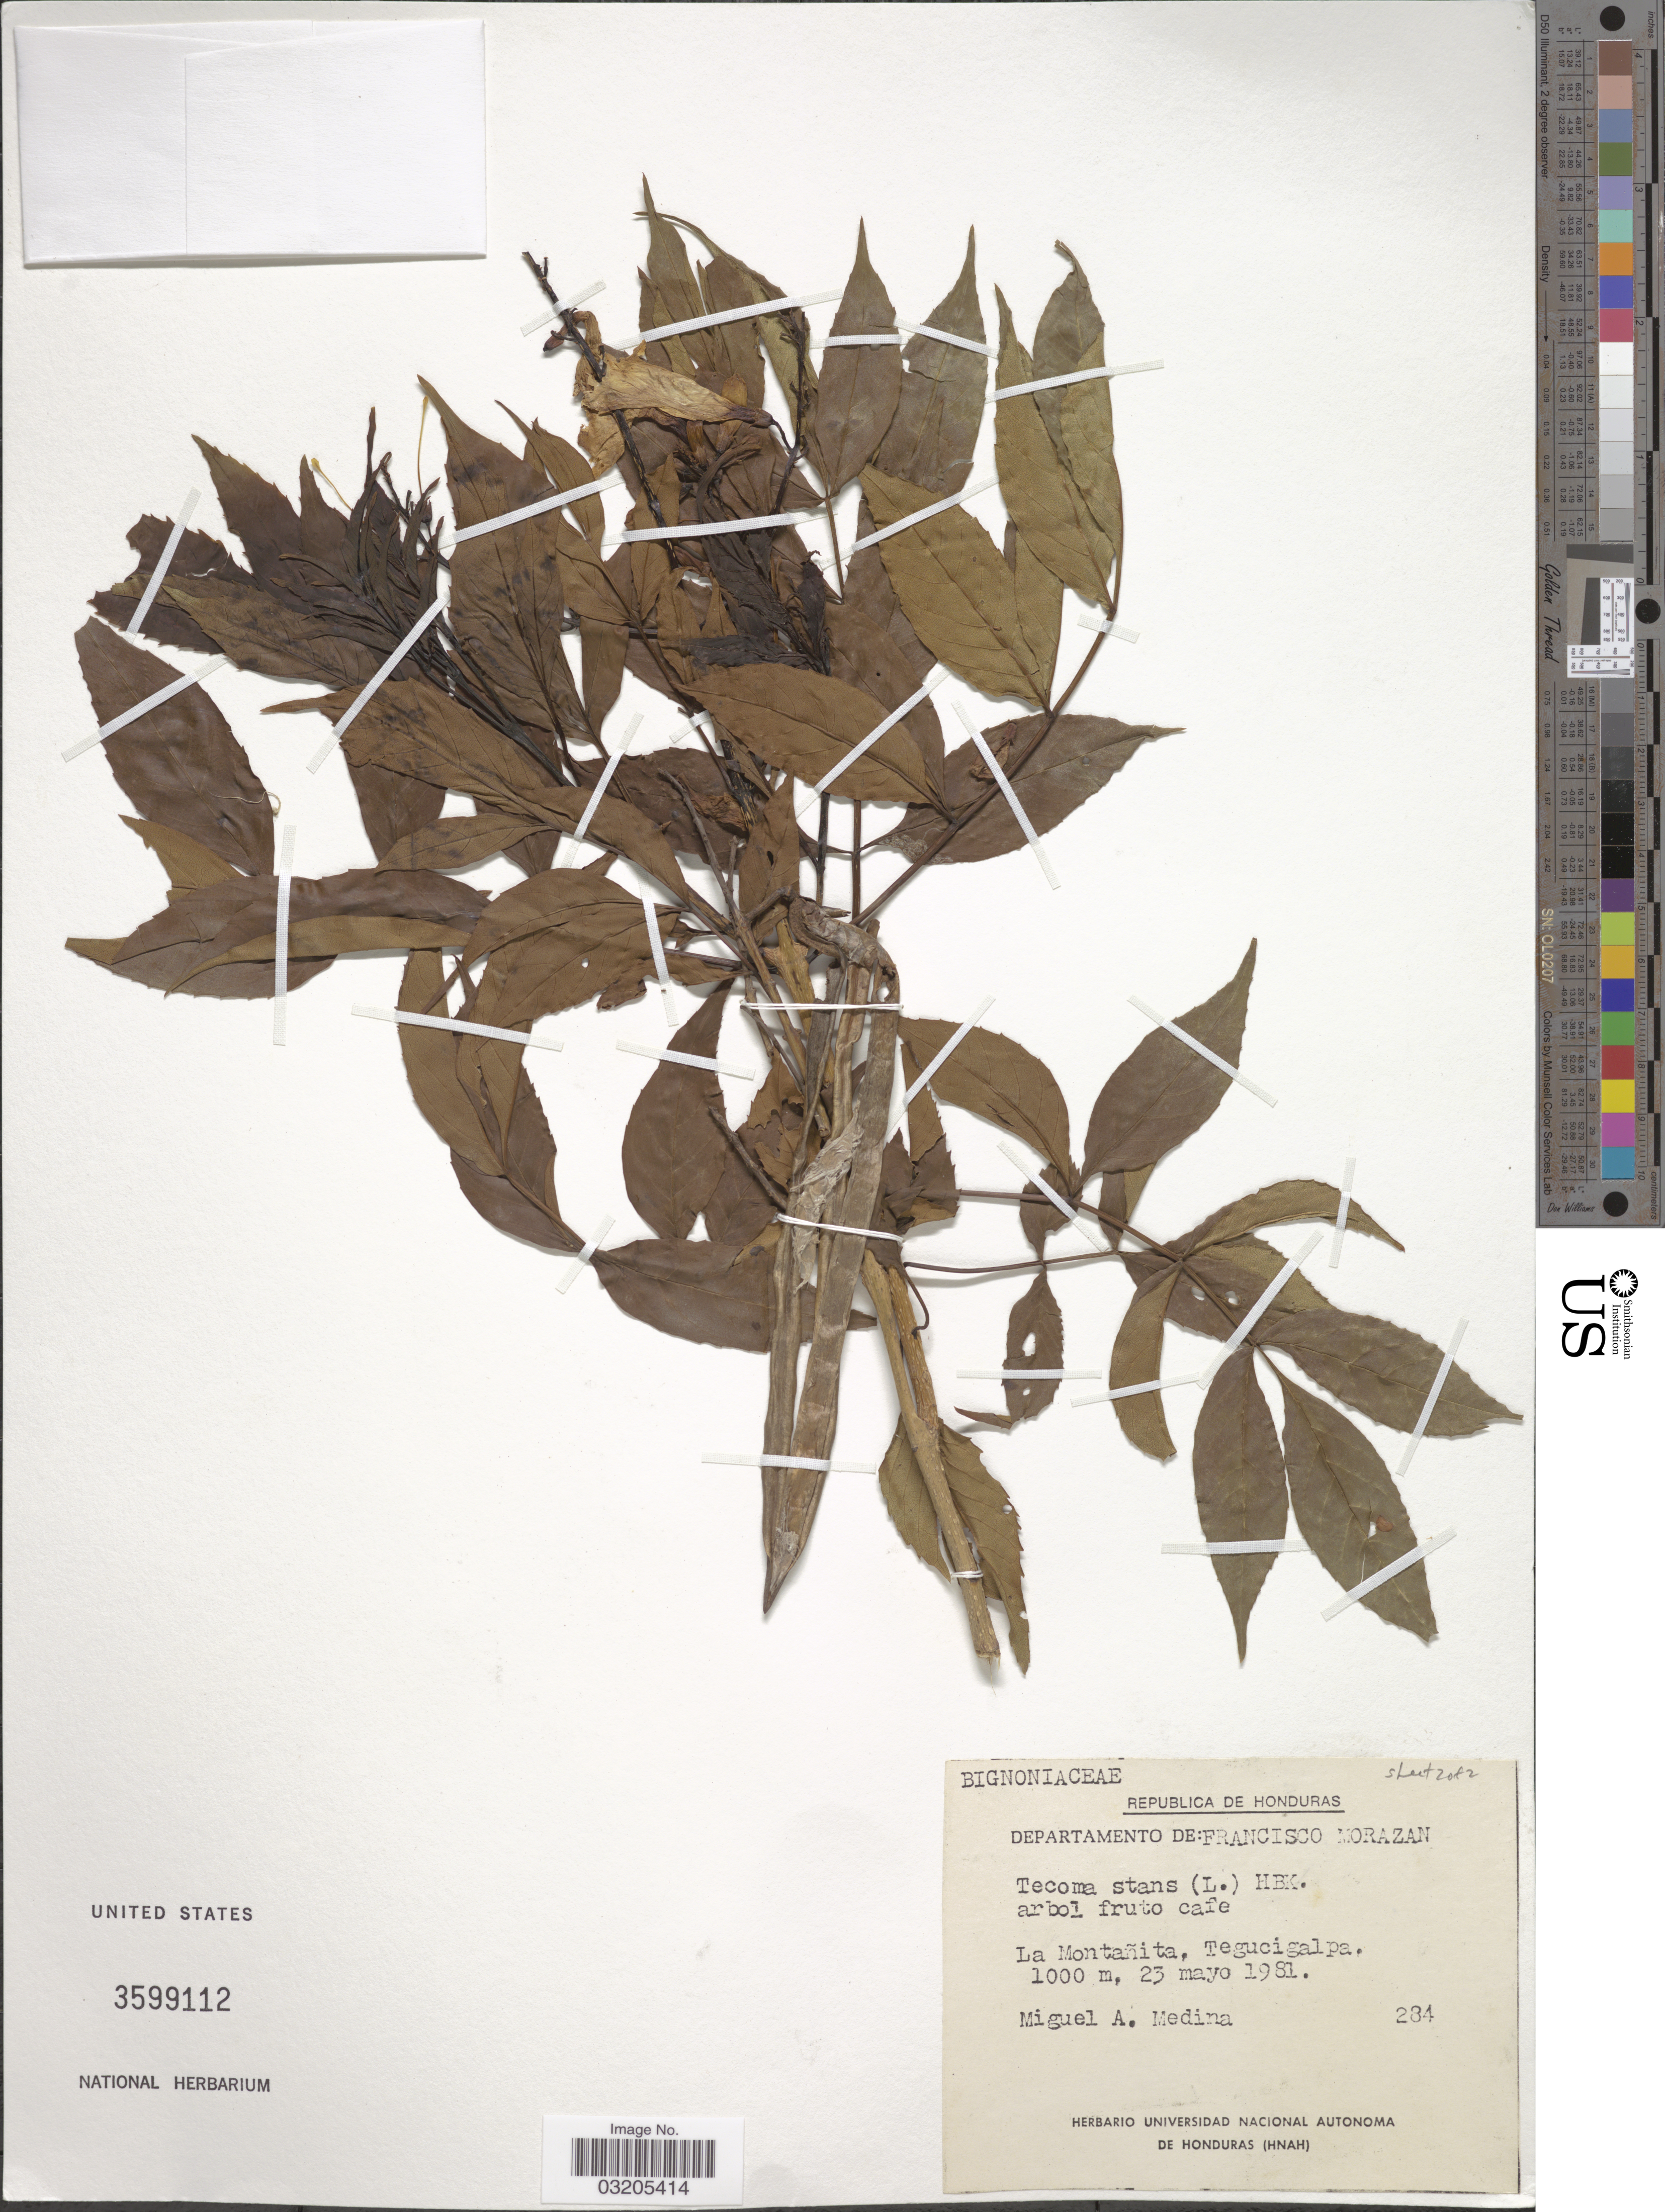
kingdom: Plantae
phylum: Tracheophyta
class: Magnoliopsida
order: Lamiales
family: Bignoniaceae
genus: Tecoma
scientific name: Tecoma stans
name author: (L.) Juss. ex Kunth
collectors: M. Medina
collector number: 284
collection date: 1981-05-23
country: Honduras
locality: La Montañita, Tegucigalpa.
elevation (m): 1000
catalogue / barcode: US 3599112